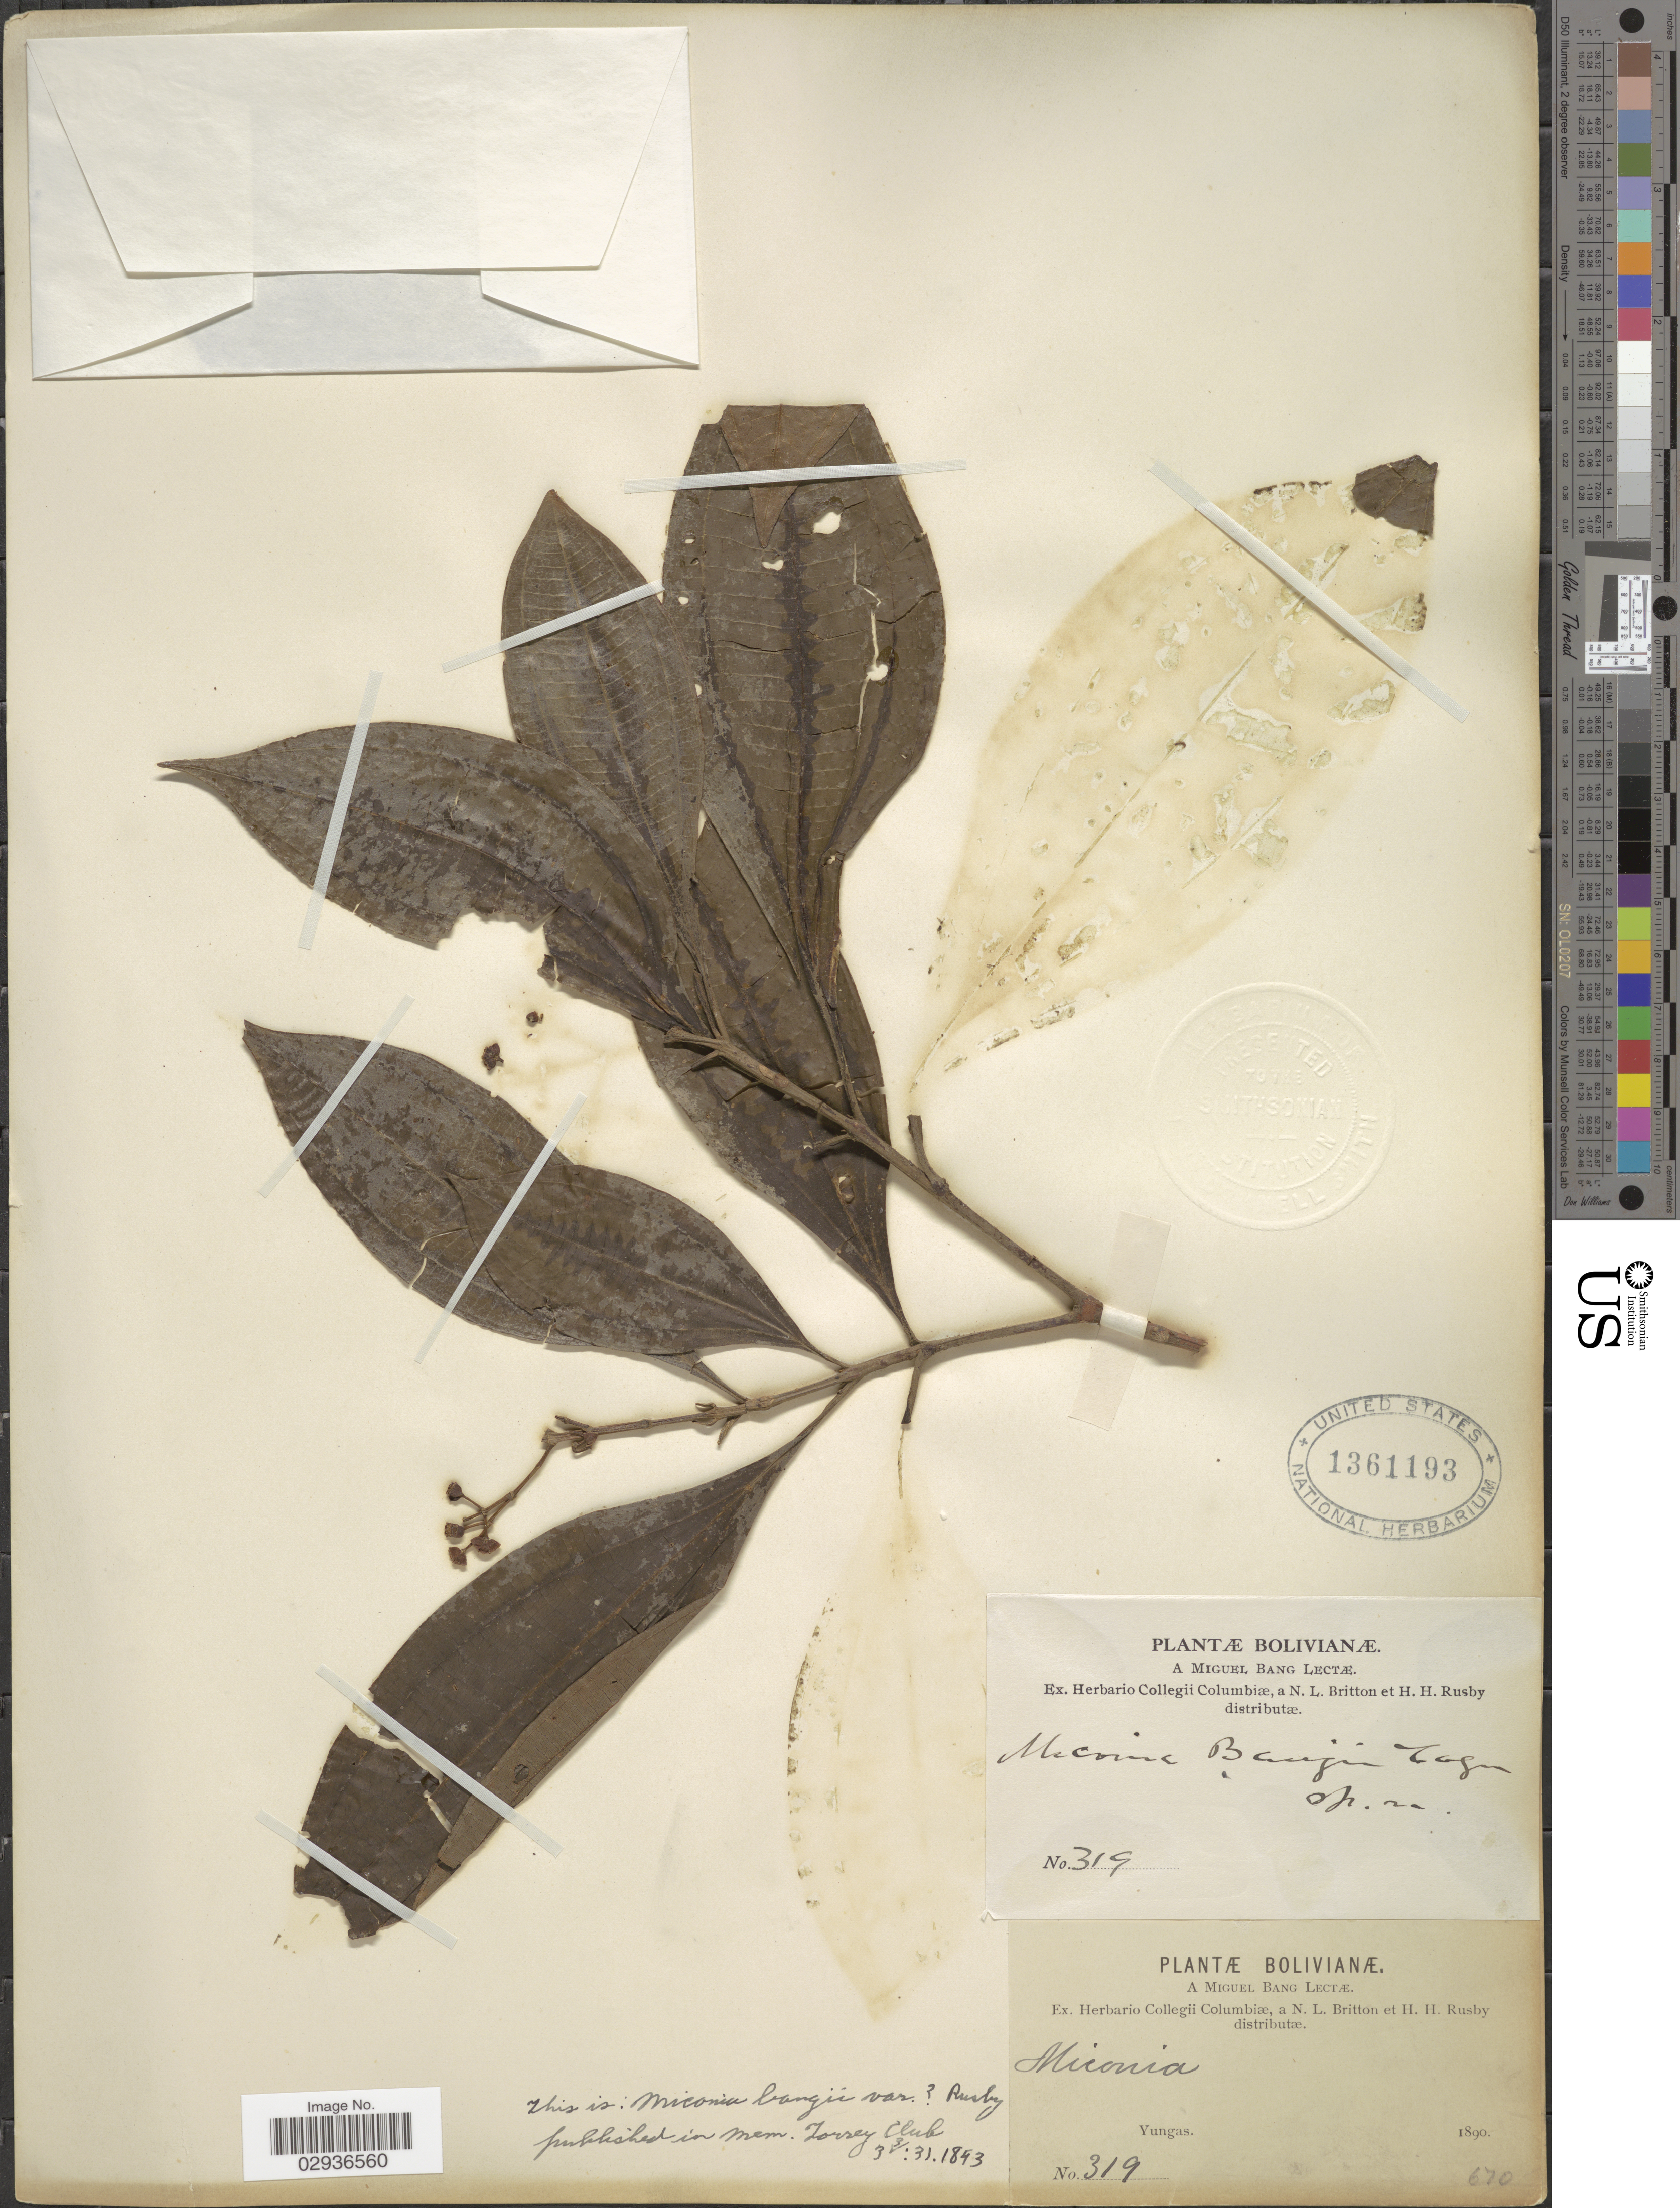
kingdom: Plantae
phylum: Tracheophyta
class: Magnoliopsida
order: Myrtales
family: Melastomataceae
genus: Miconia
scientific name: Miconia bangii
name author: Cogn.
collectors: M. Bang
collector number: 319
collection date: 1890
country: Bolivia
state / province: La Paz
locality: Yungas.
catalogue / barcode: US 1361193